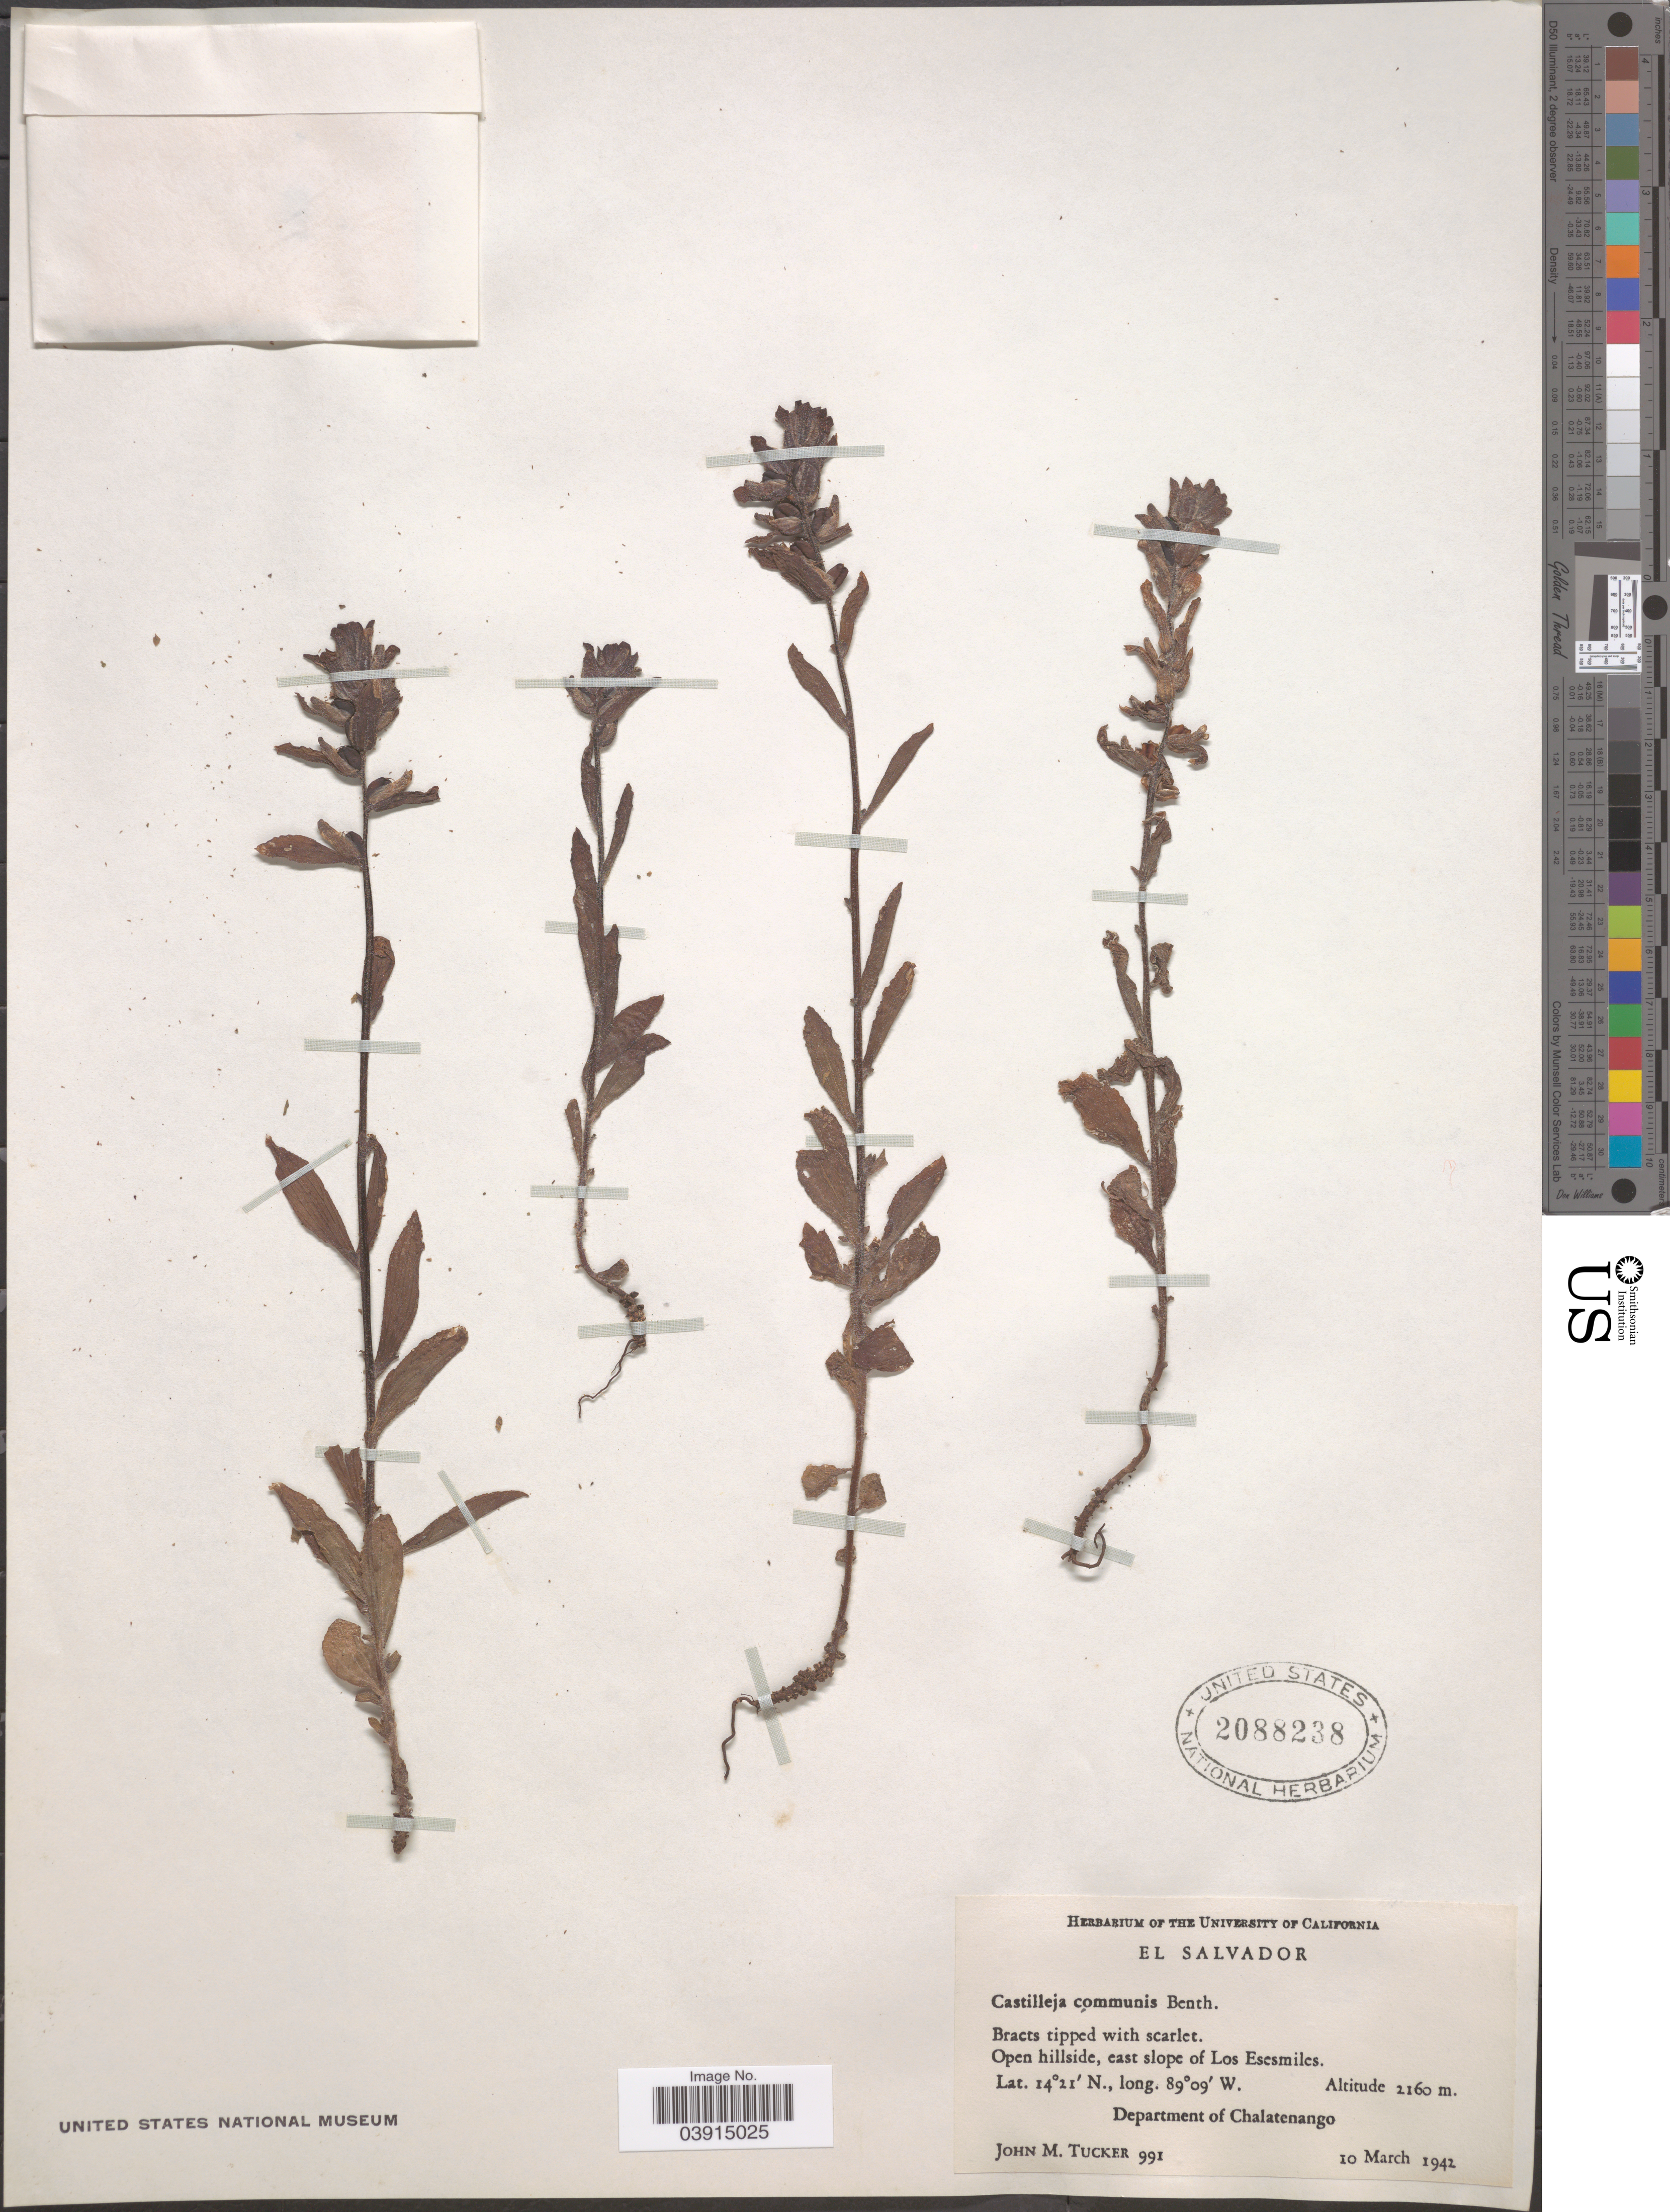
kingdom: Plantae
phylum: Tracheophyta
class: Magnoliopsida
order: Lamiales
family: Orobanchaceae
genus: Castilleja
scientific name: Castilleja arvensis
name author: Schltdl. & Cham.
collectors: J. M. Tucker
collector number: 991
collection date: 1942-03-10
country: El Salvador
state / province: Chalatenango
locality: Open hillside, east slope of Los Esesmiles. Department of Chalatenango.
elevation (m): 2160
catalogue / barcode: US 2088238